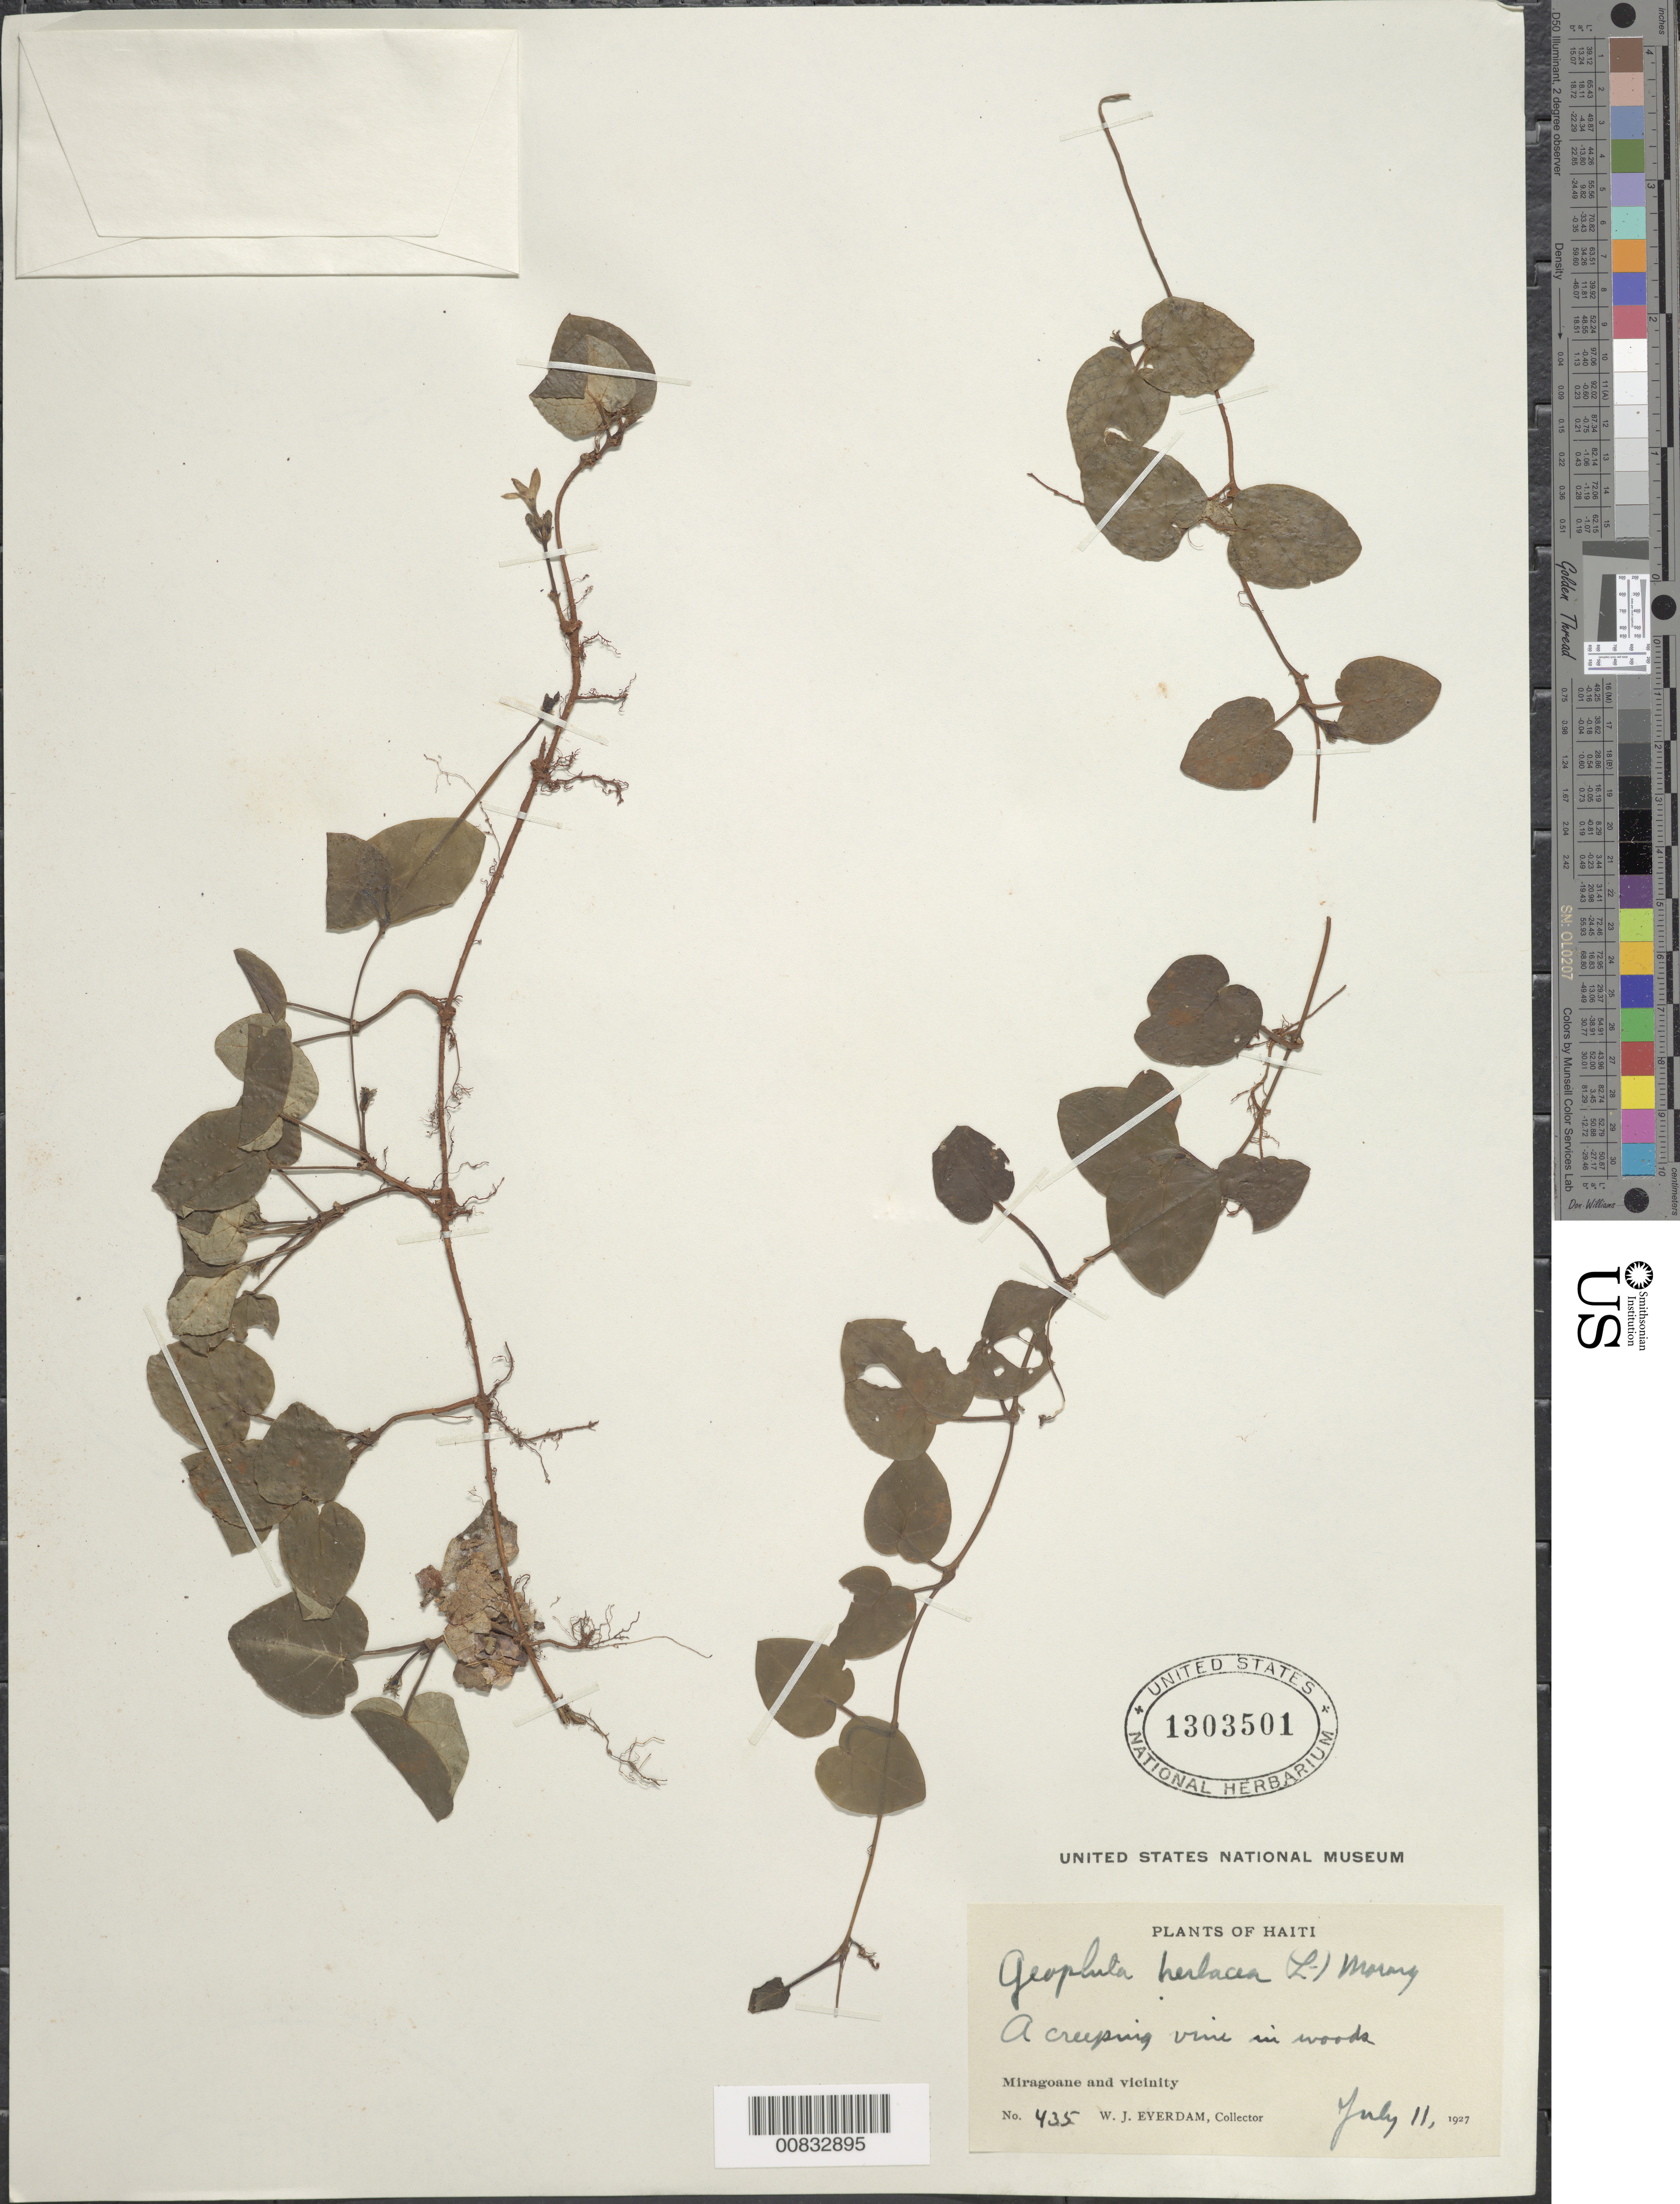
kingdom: Plantae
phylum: Tracheophyta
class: Magnoliopsida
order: Gentianales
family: Rubiaceae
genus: Geophila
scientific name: Geophila repens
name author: (L.) I.M. Johnst.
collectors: W. J. Eyerdam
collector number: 435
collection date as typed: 11 Jul 1927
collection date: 1927-07-11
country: Haiti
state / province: Grand'Anse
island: Hispaniola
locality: Miragoane and vicinity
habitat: In woods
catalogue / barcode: US 1303501